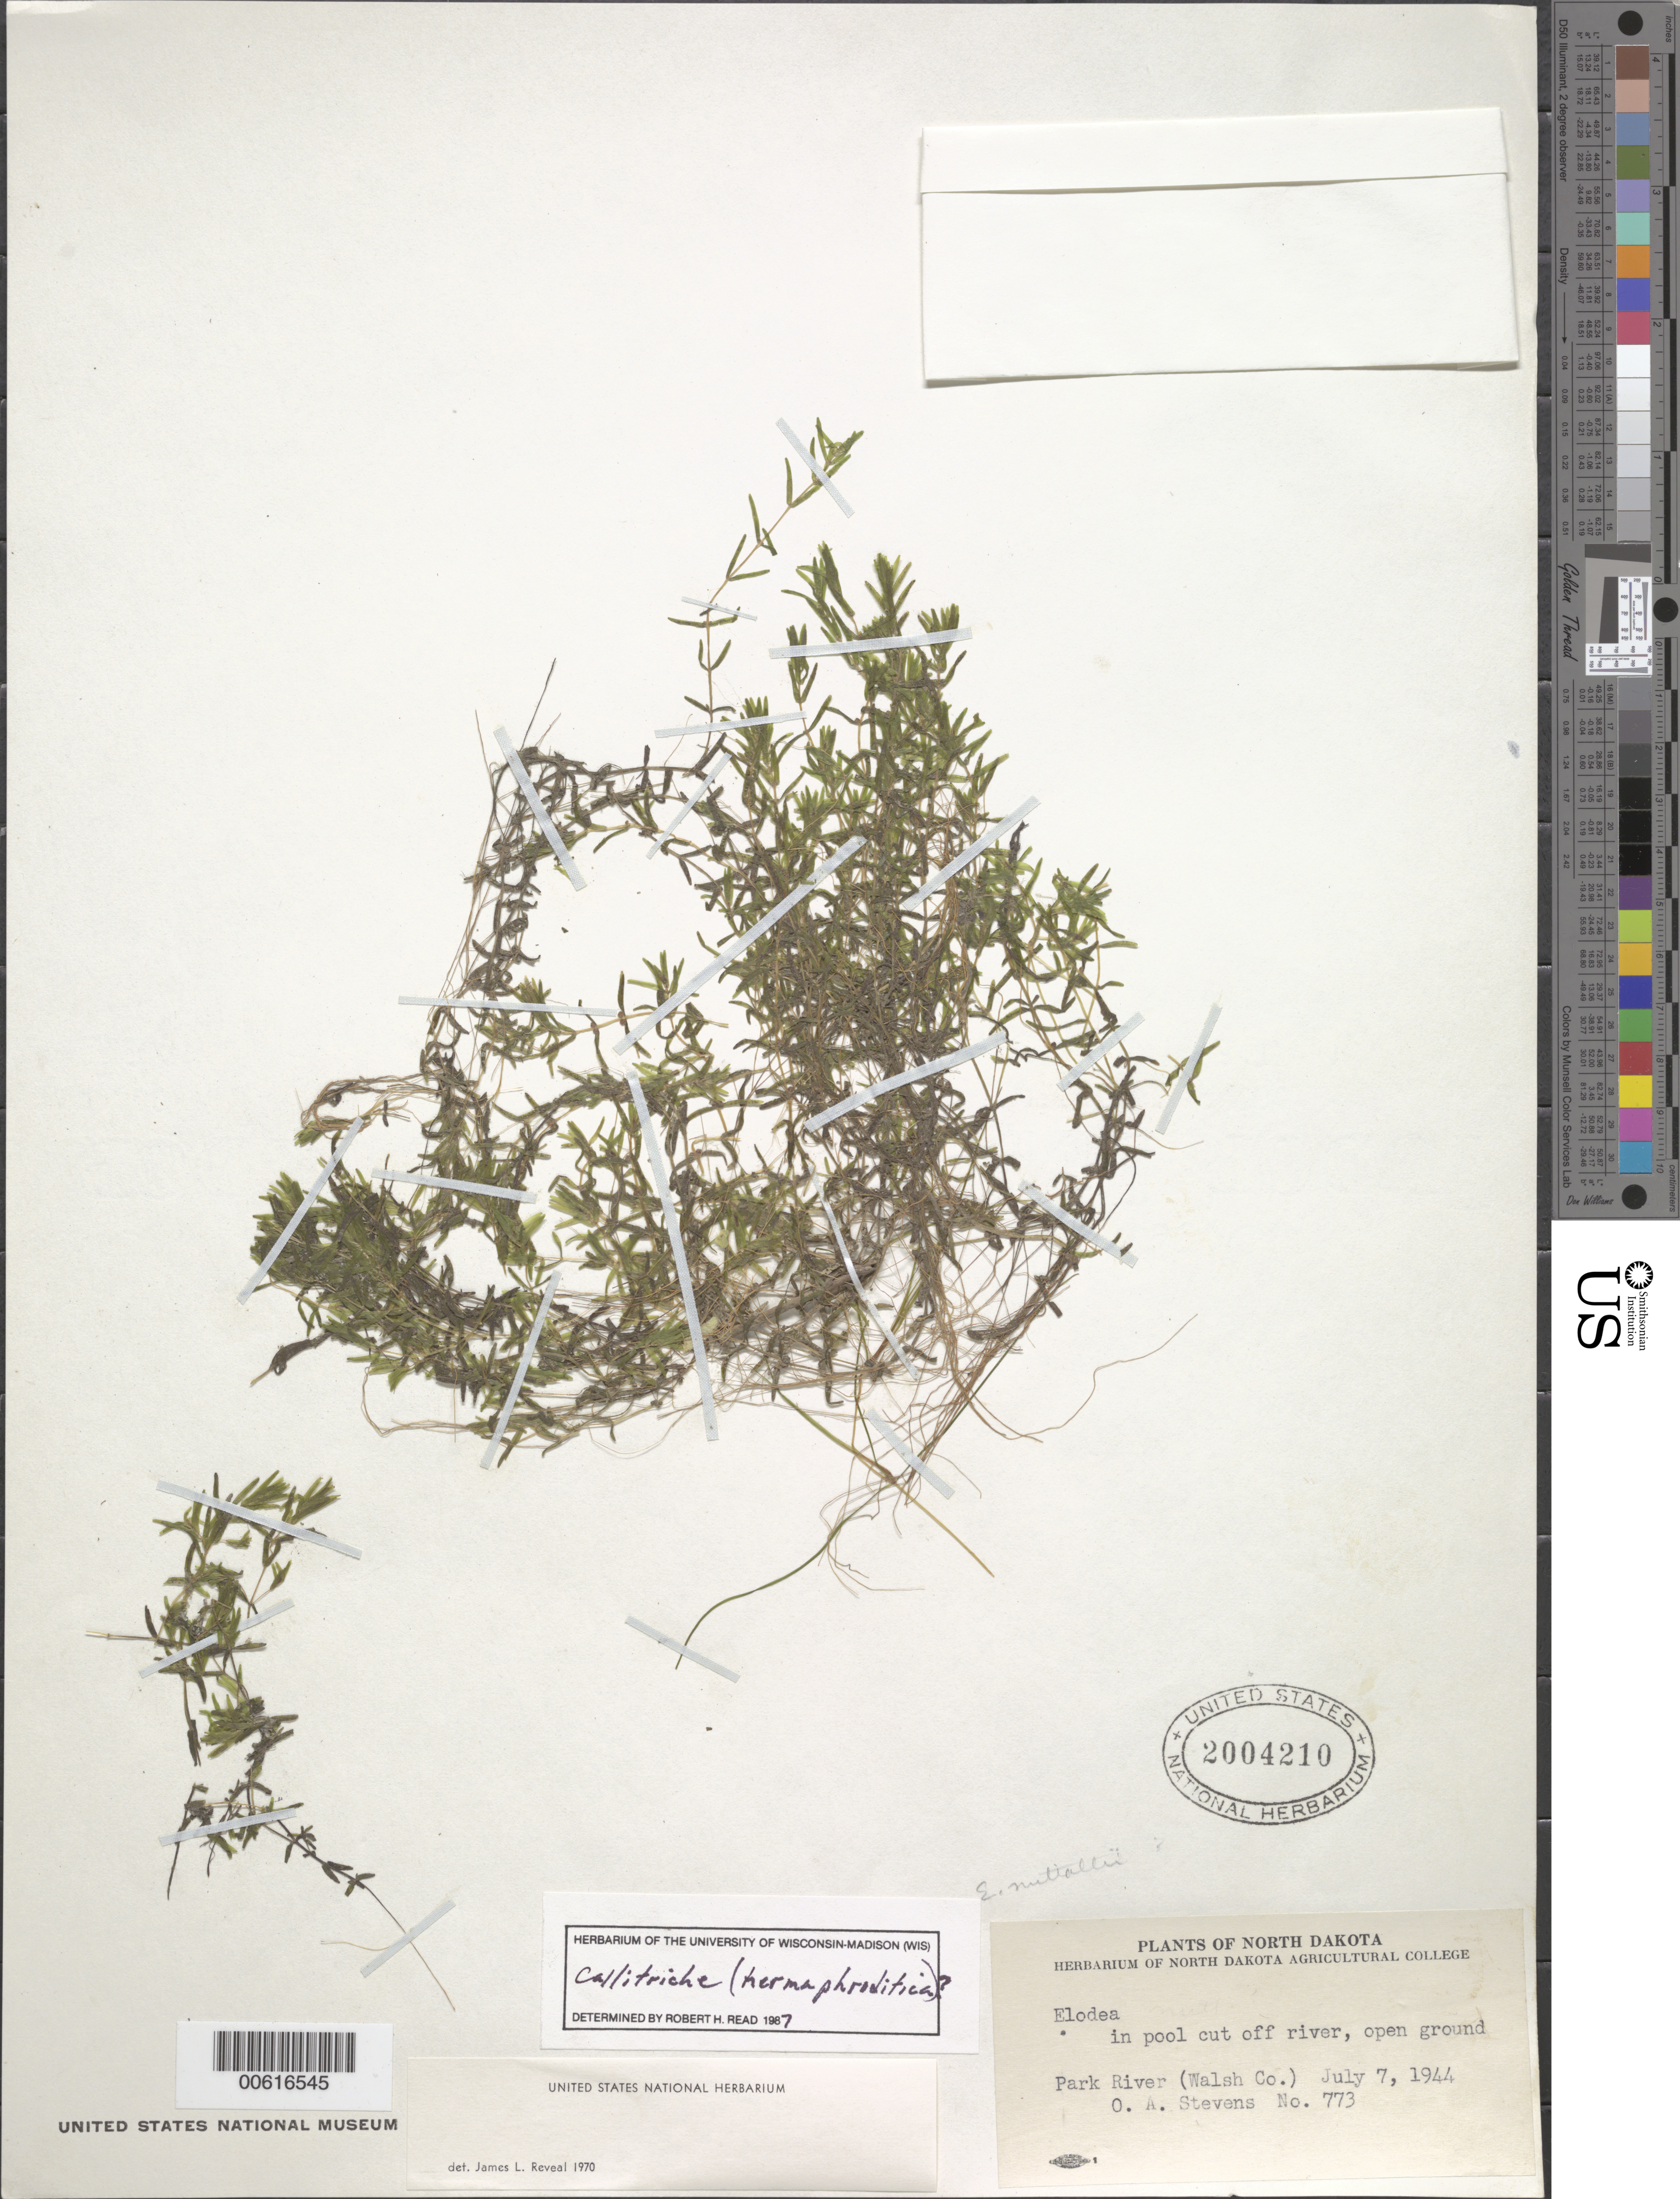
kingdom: Plantae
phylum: Tracheophyta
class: Magnoliopsida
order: Lamiales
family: Plantaginaceae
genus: Callitriche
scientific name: Callitriche hermaphroditica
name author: L.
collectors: O. Stevens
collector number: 773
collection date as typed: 07 Jul 1944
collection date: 1944-07-07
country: United States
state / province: North Dakota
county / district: Walsh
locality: Park River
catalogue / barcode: US 2004210